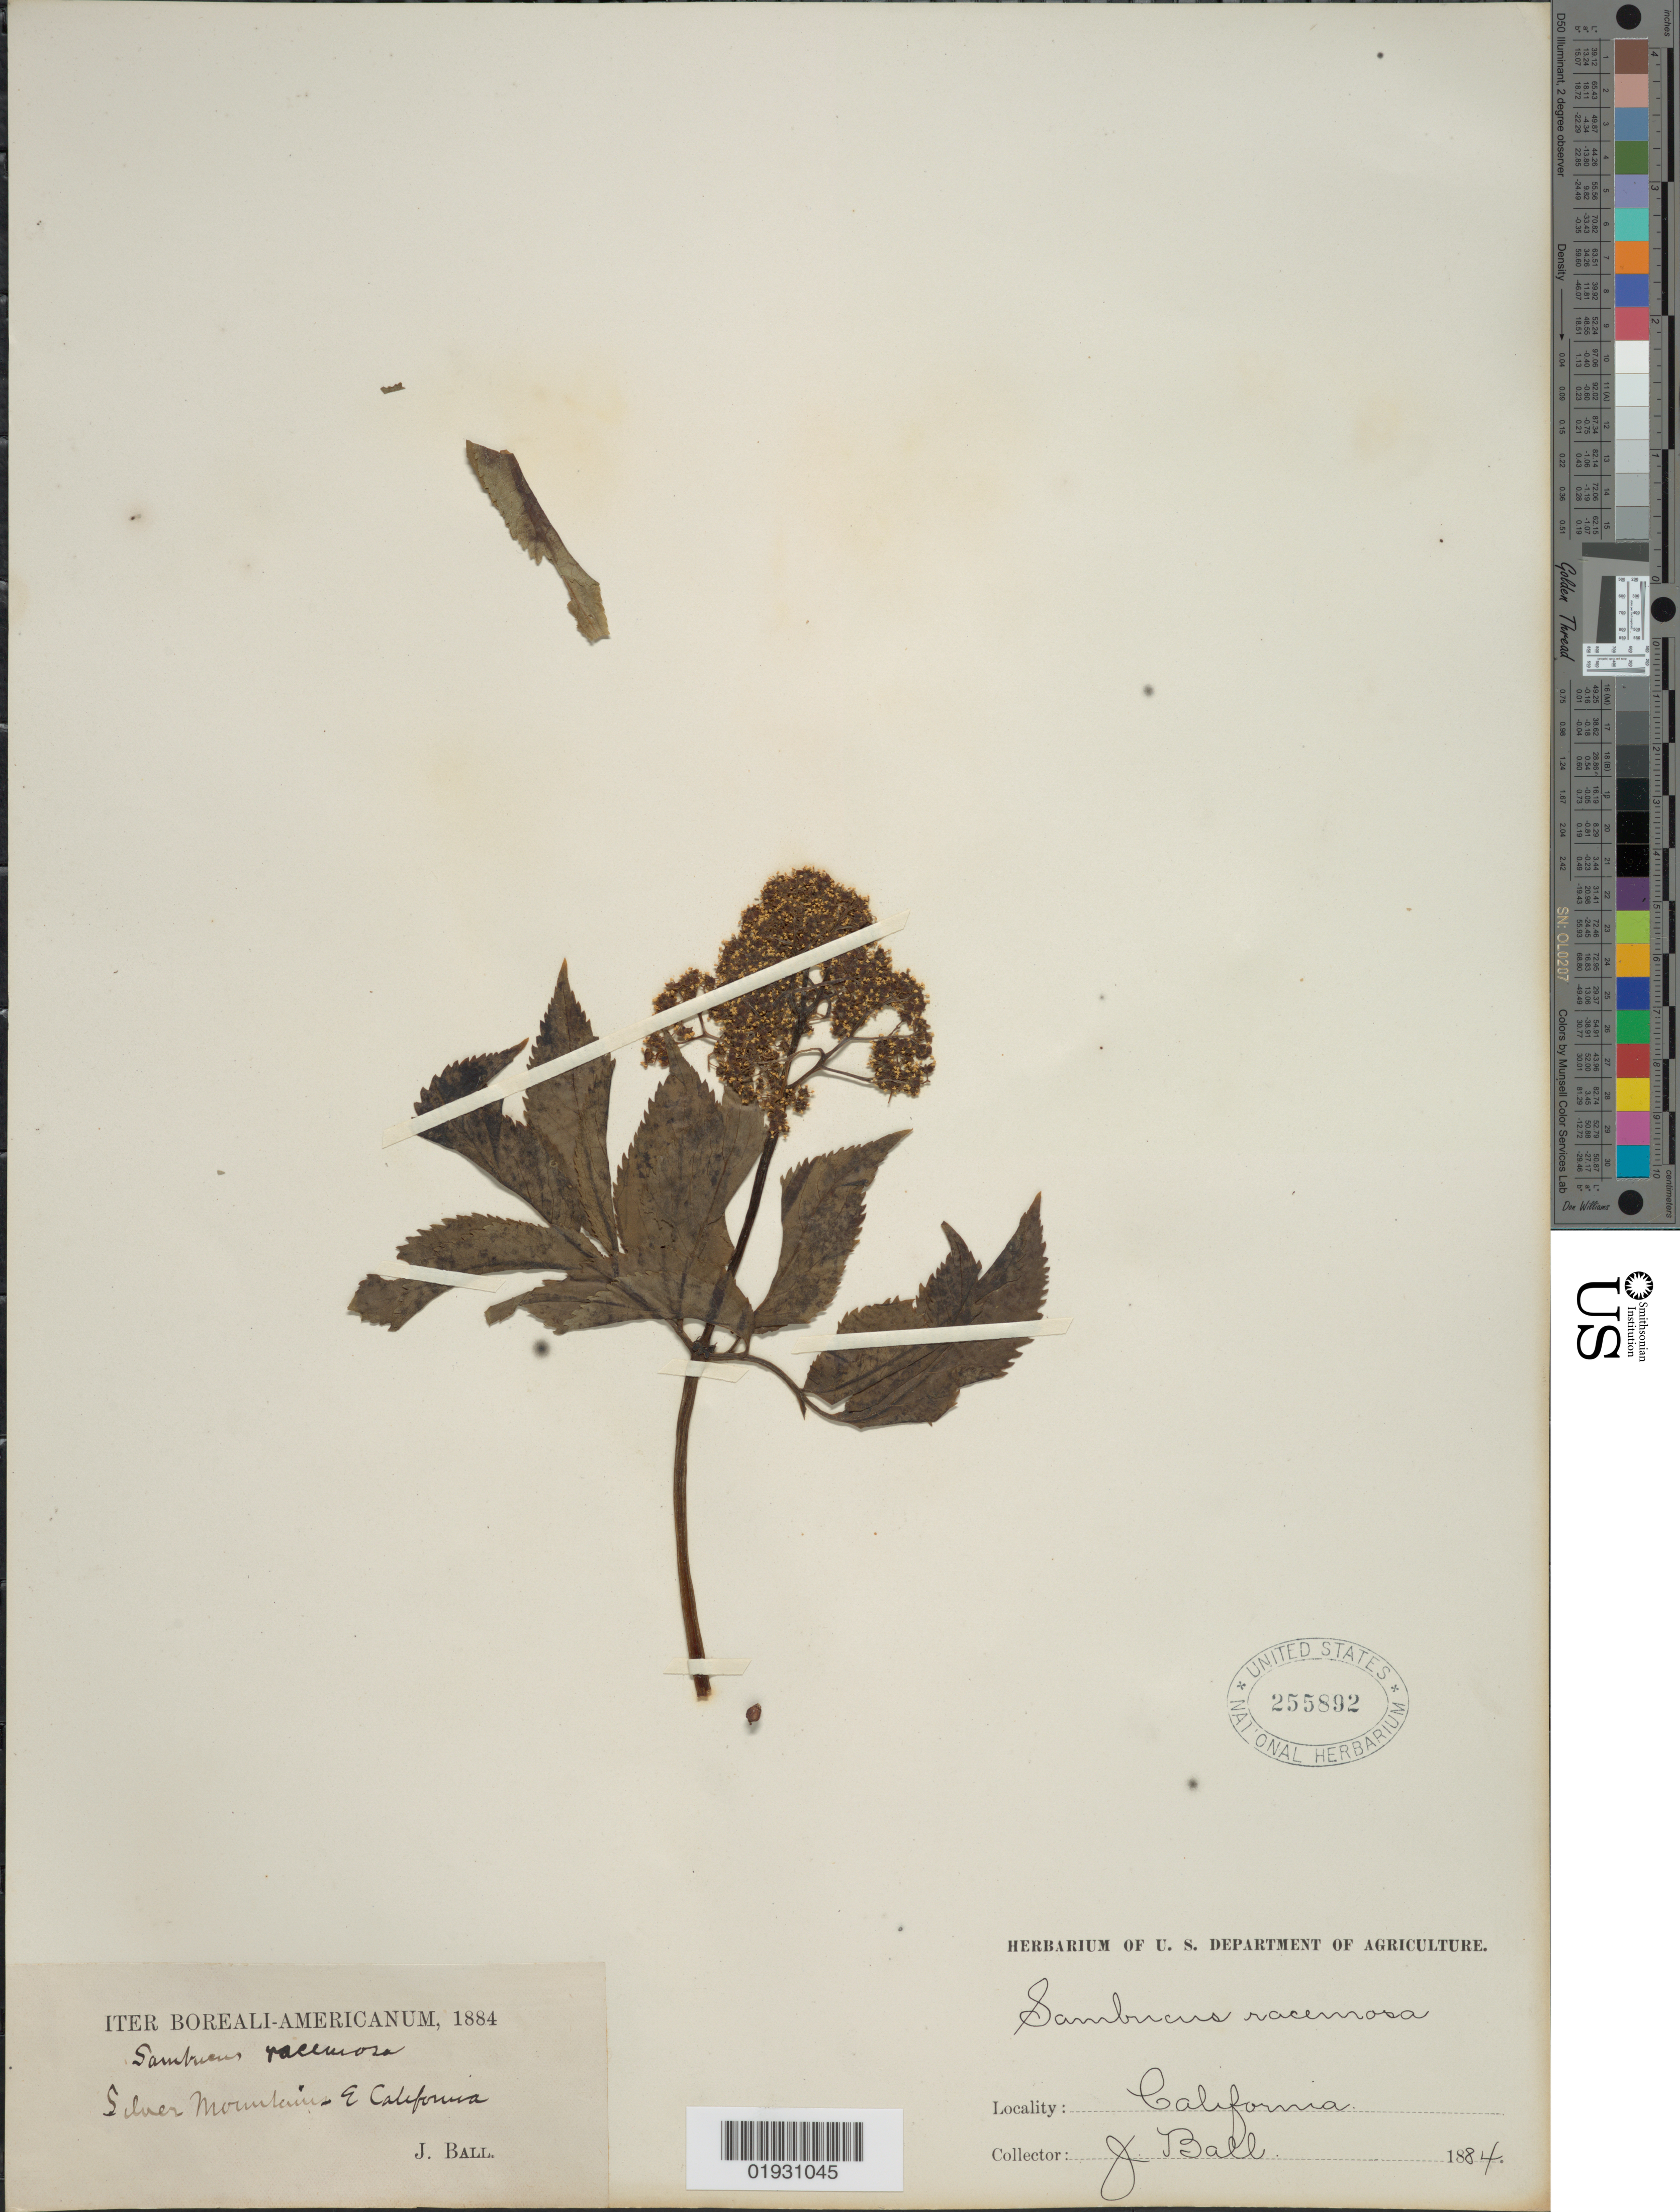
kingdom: Plantae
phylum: Tracheophyta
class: Magnoliopsida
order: Dipsacales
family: Viburnaceae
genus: Sambucus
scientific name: Sambucus melanocarpa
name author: A. Gray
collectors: J. Ball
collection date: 1884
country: United States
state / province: California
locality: Silver Mountain. E California.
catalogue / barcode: US 255892